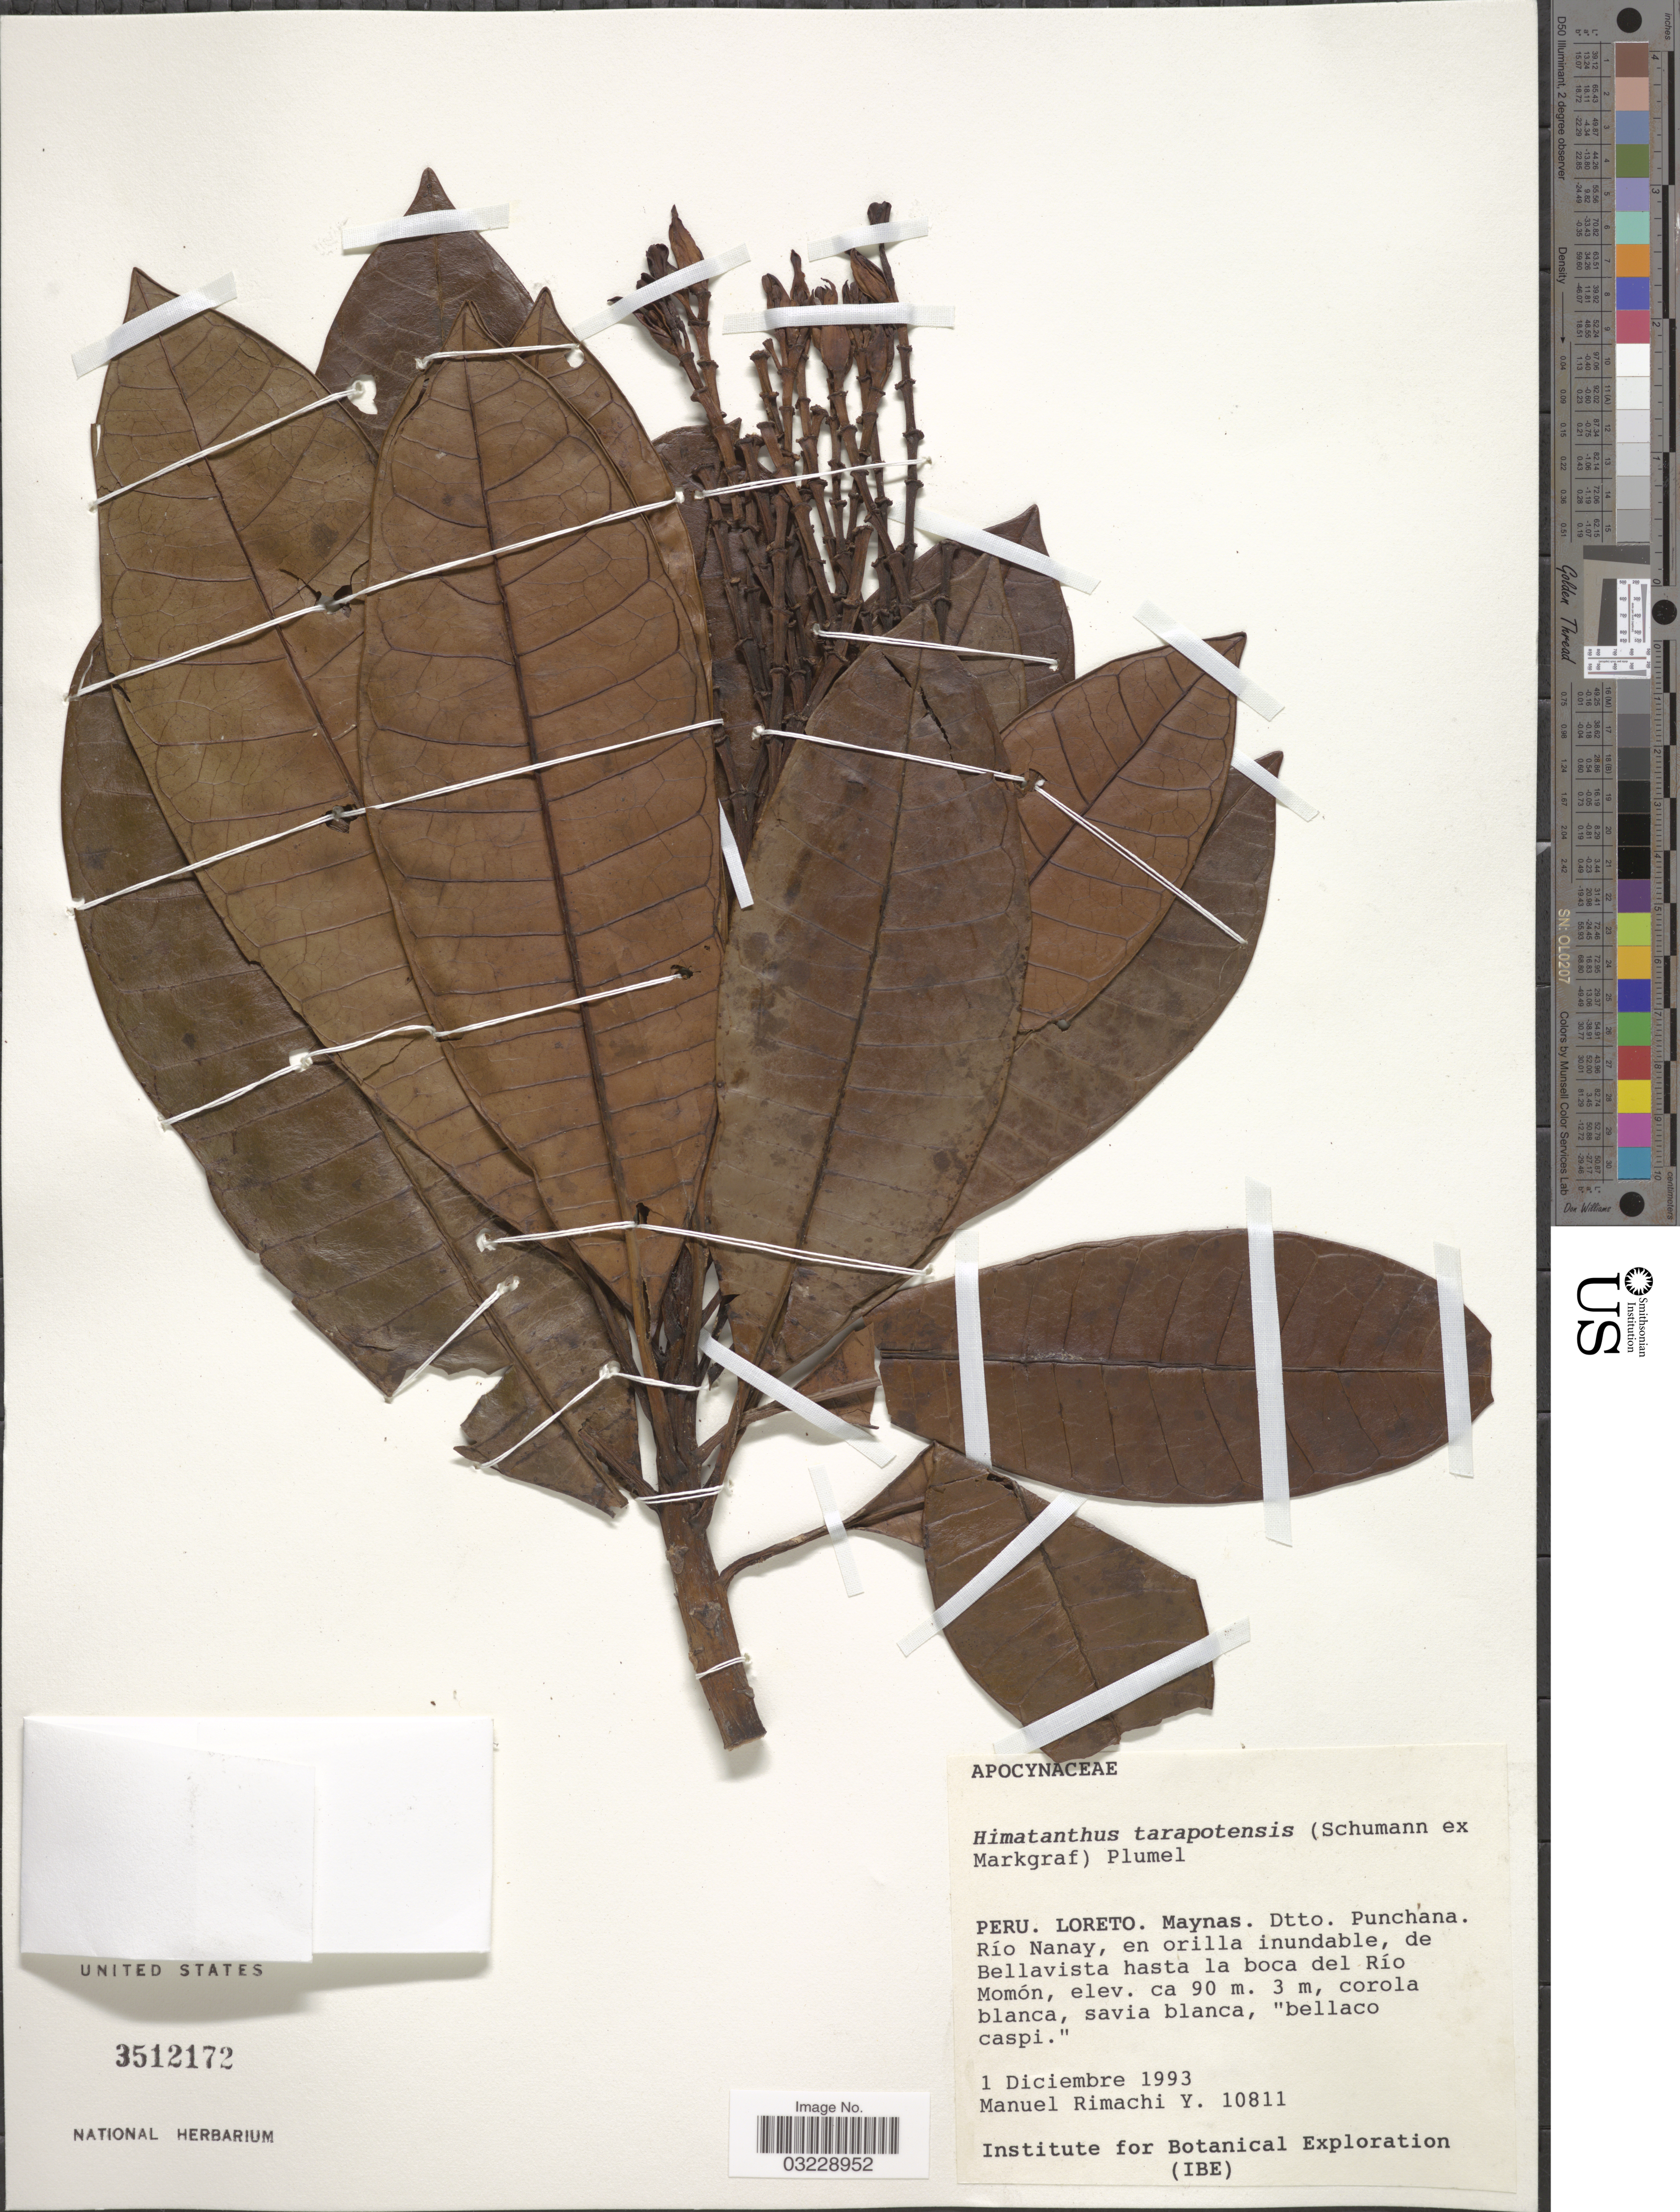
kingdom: Plantae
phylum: Tracheophyta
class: Magnoliopsida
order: Gentianales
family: Apocynaceae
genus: Himatanthus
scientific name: Himatanthus tarapotensis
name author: (K. Schum. ex Markgr.) Plumel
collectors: M. Rimachi Y.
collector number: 10811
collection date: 1993-12-01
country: Peru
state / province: Loreto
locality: Maynas. Dtto. Punchana. Río Nanay, en orilla inundable, de Bellavista hasta la boca del Río Momón.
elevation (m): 90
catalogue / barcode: US 3512172